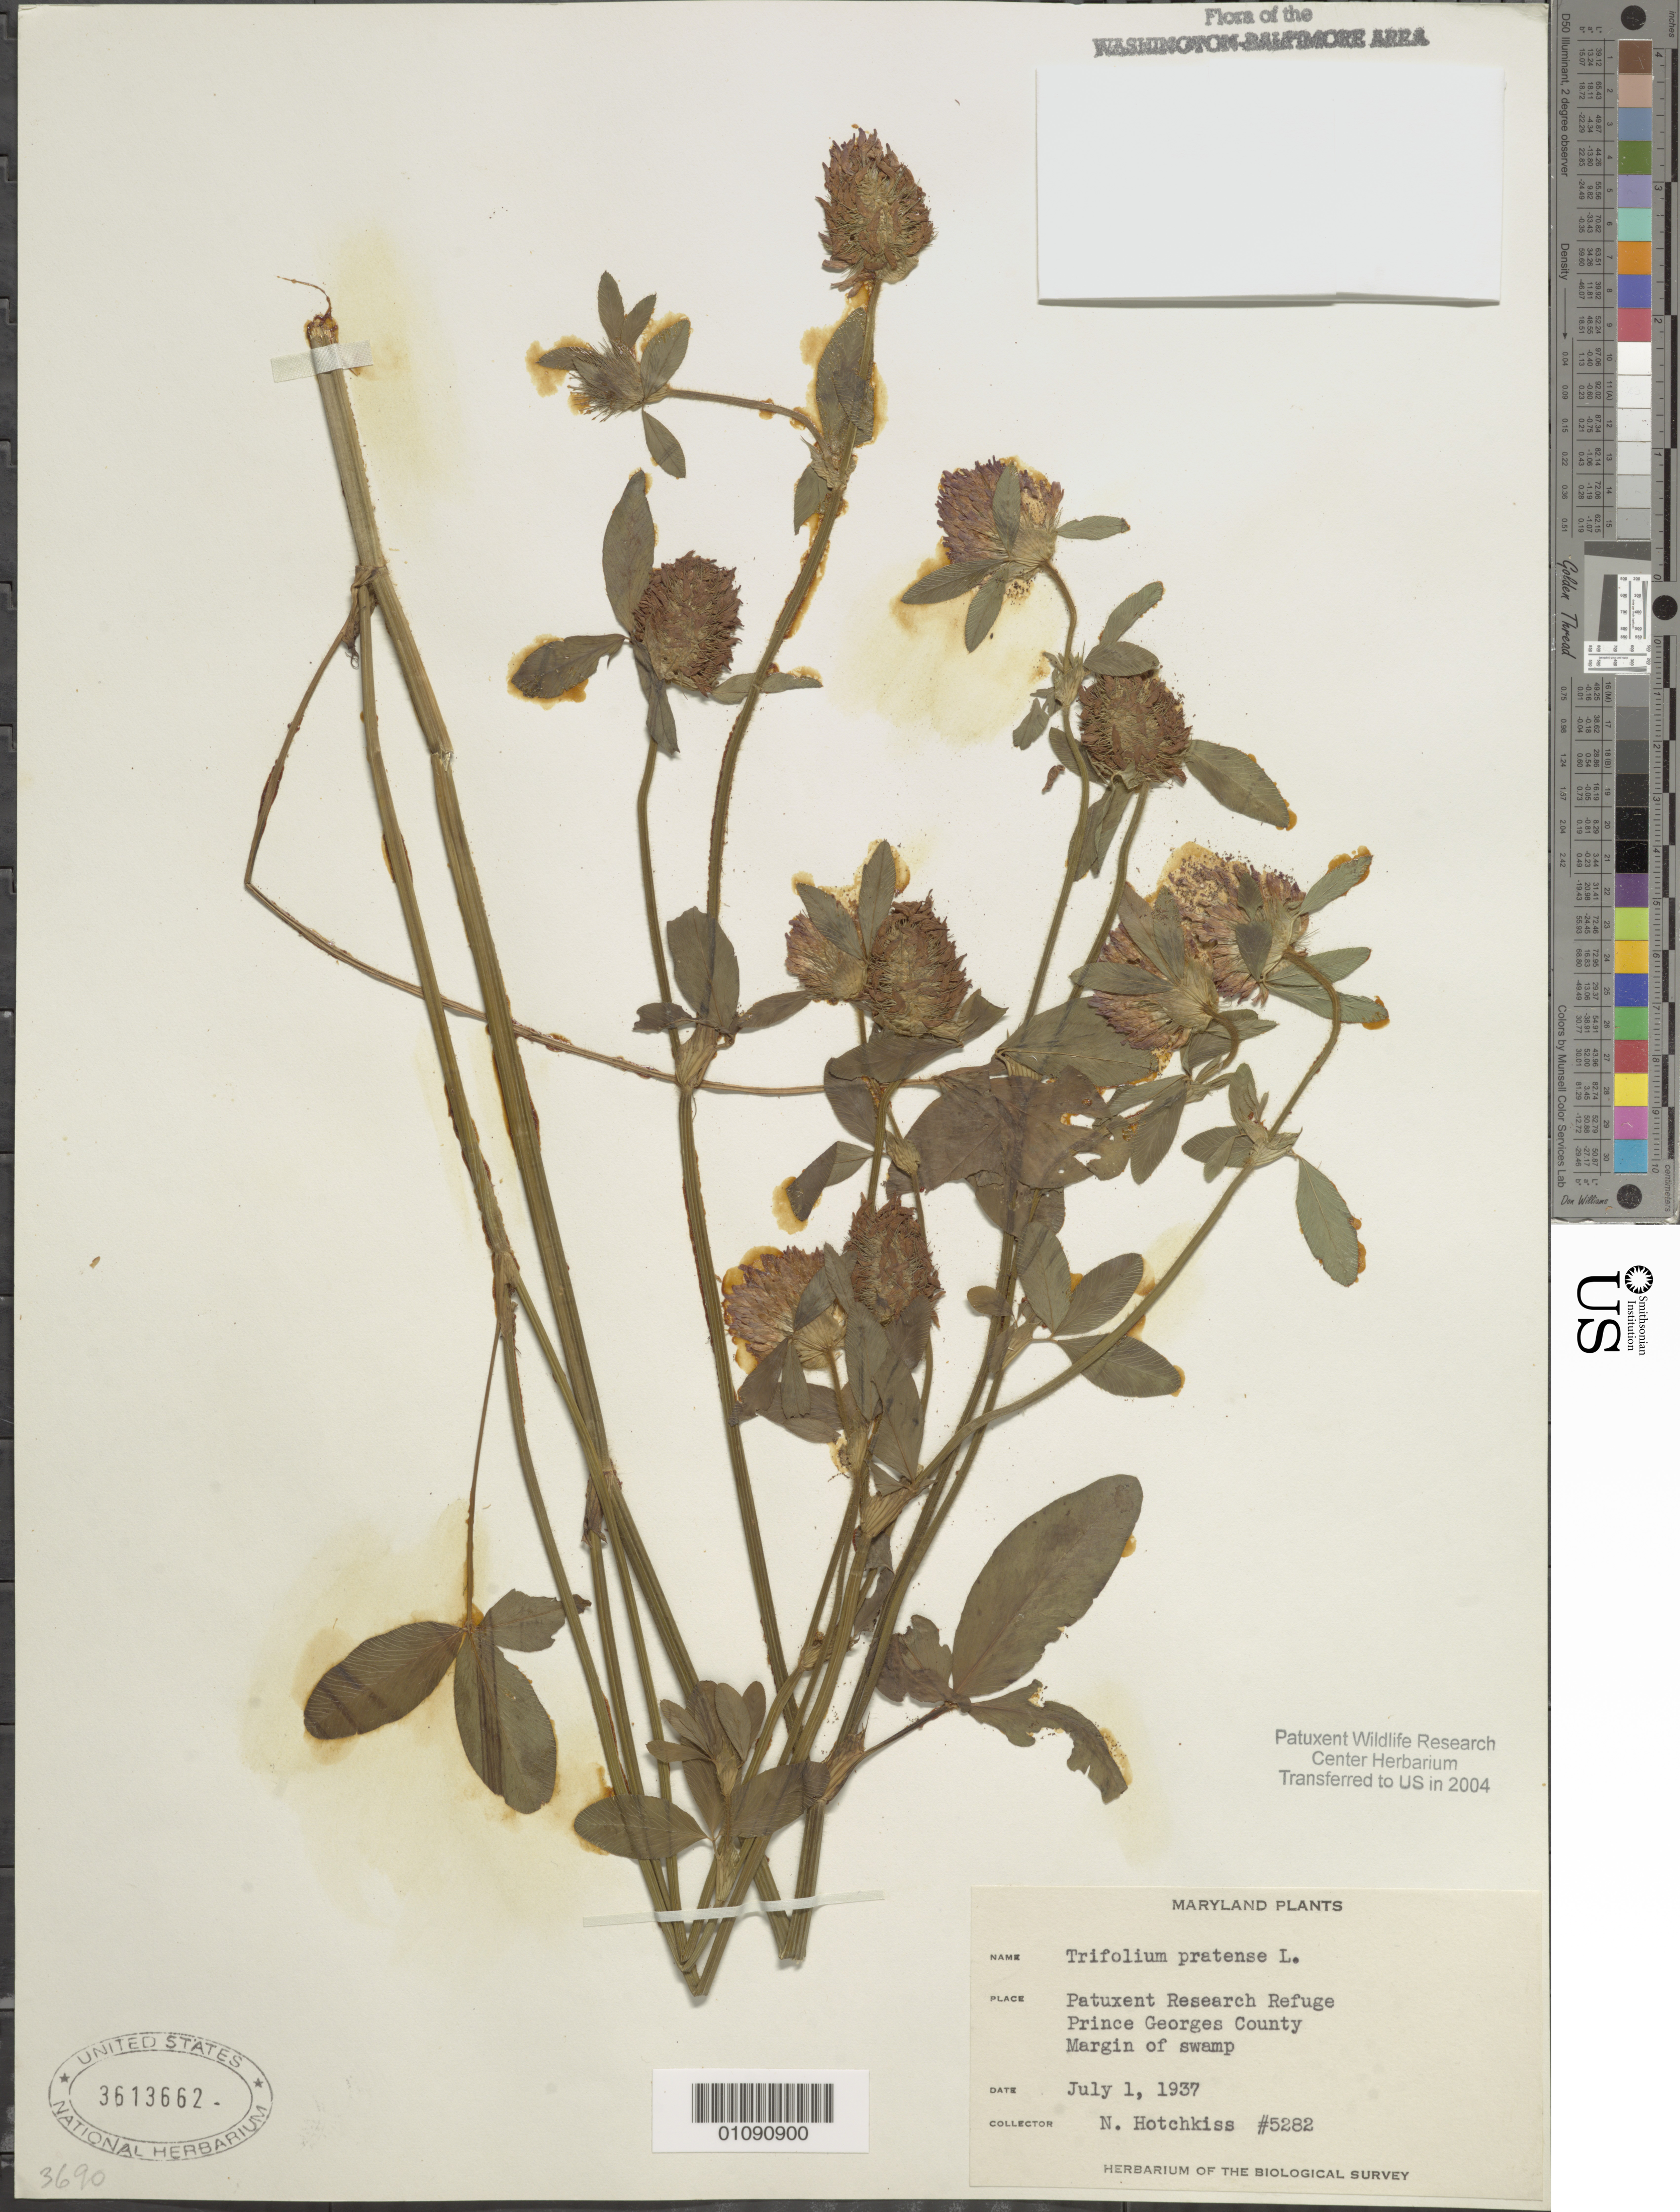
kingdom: Plantae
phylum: Tracheophyta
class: Magnoliopsida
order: Fabales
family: Fabaceae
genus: Trifolium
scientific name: Trifolium pratense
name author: L.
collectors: N. Hotchkiss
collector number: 5282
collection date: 1937-07-01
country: United States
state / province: Maryland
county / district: Prince George's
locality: Patuxent Wildlife Refuge.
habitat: Margin of swamp.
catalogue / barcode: US 3613662